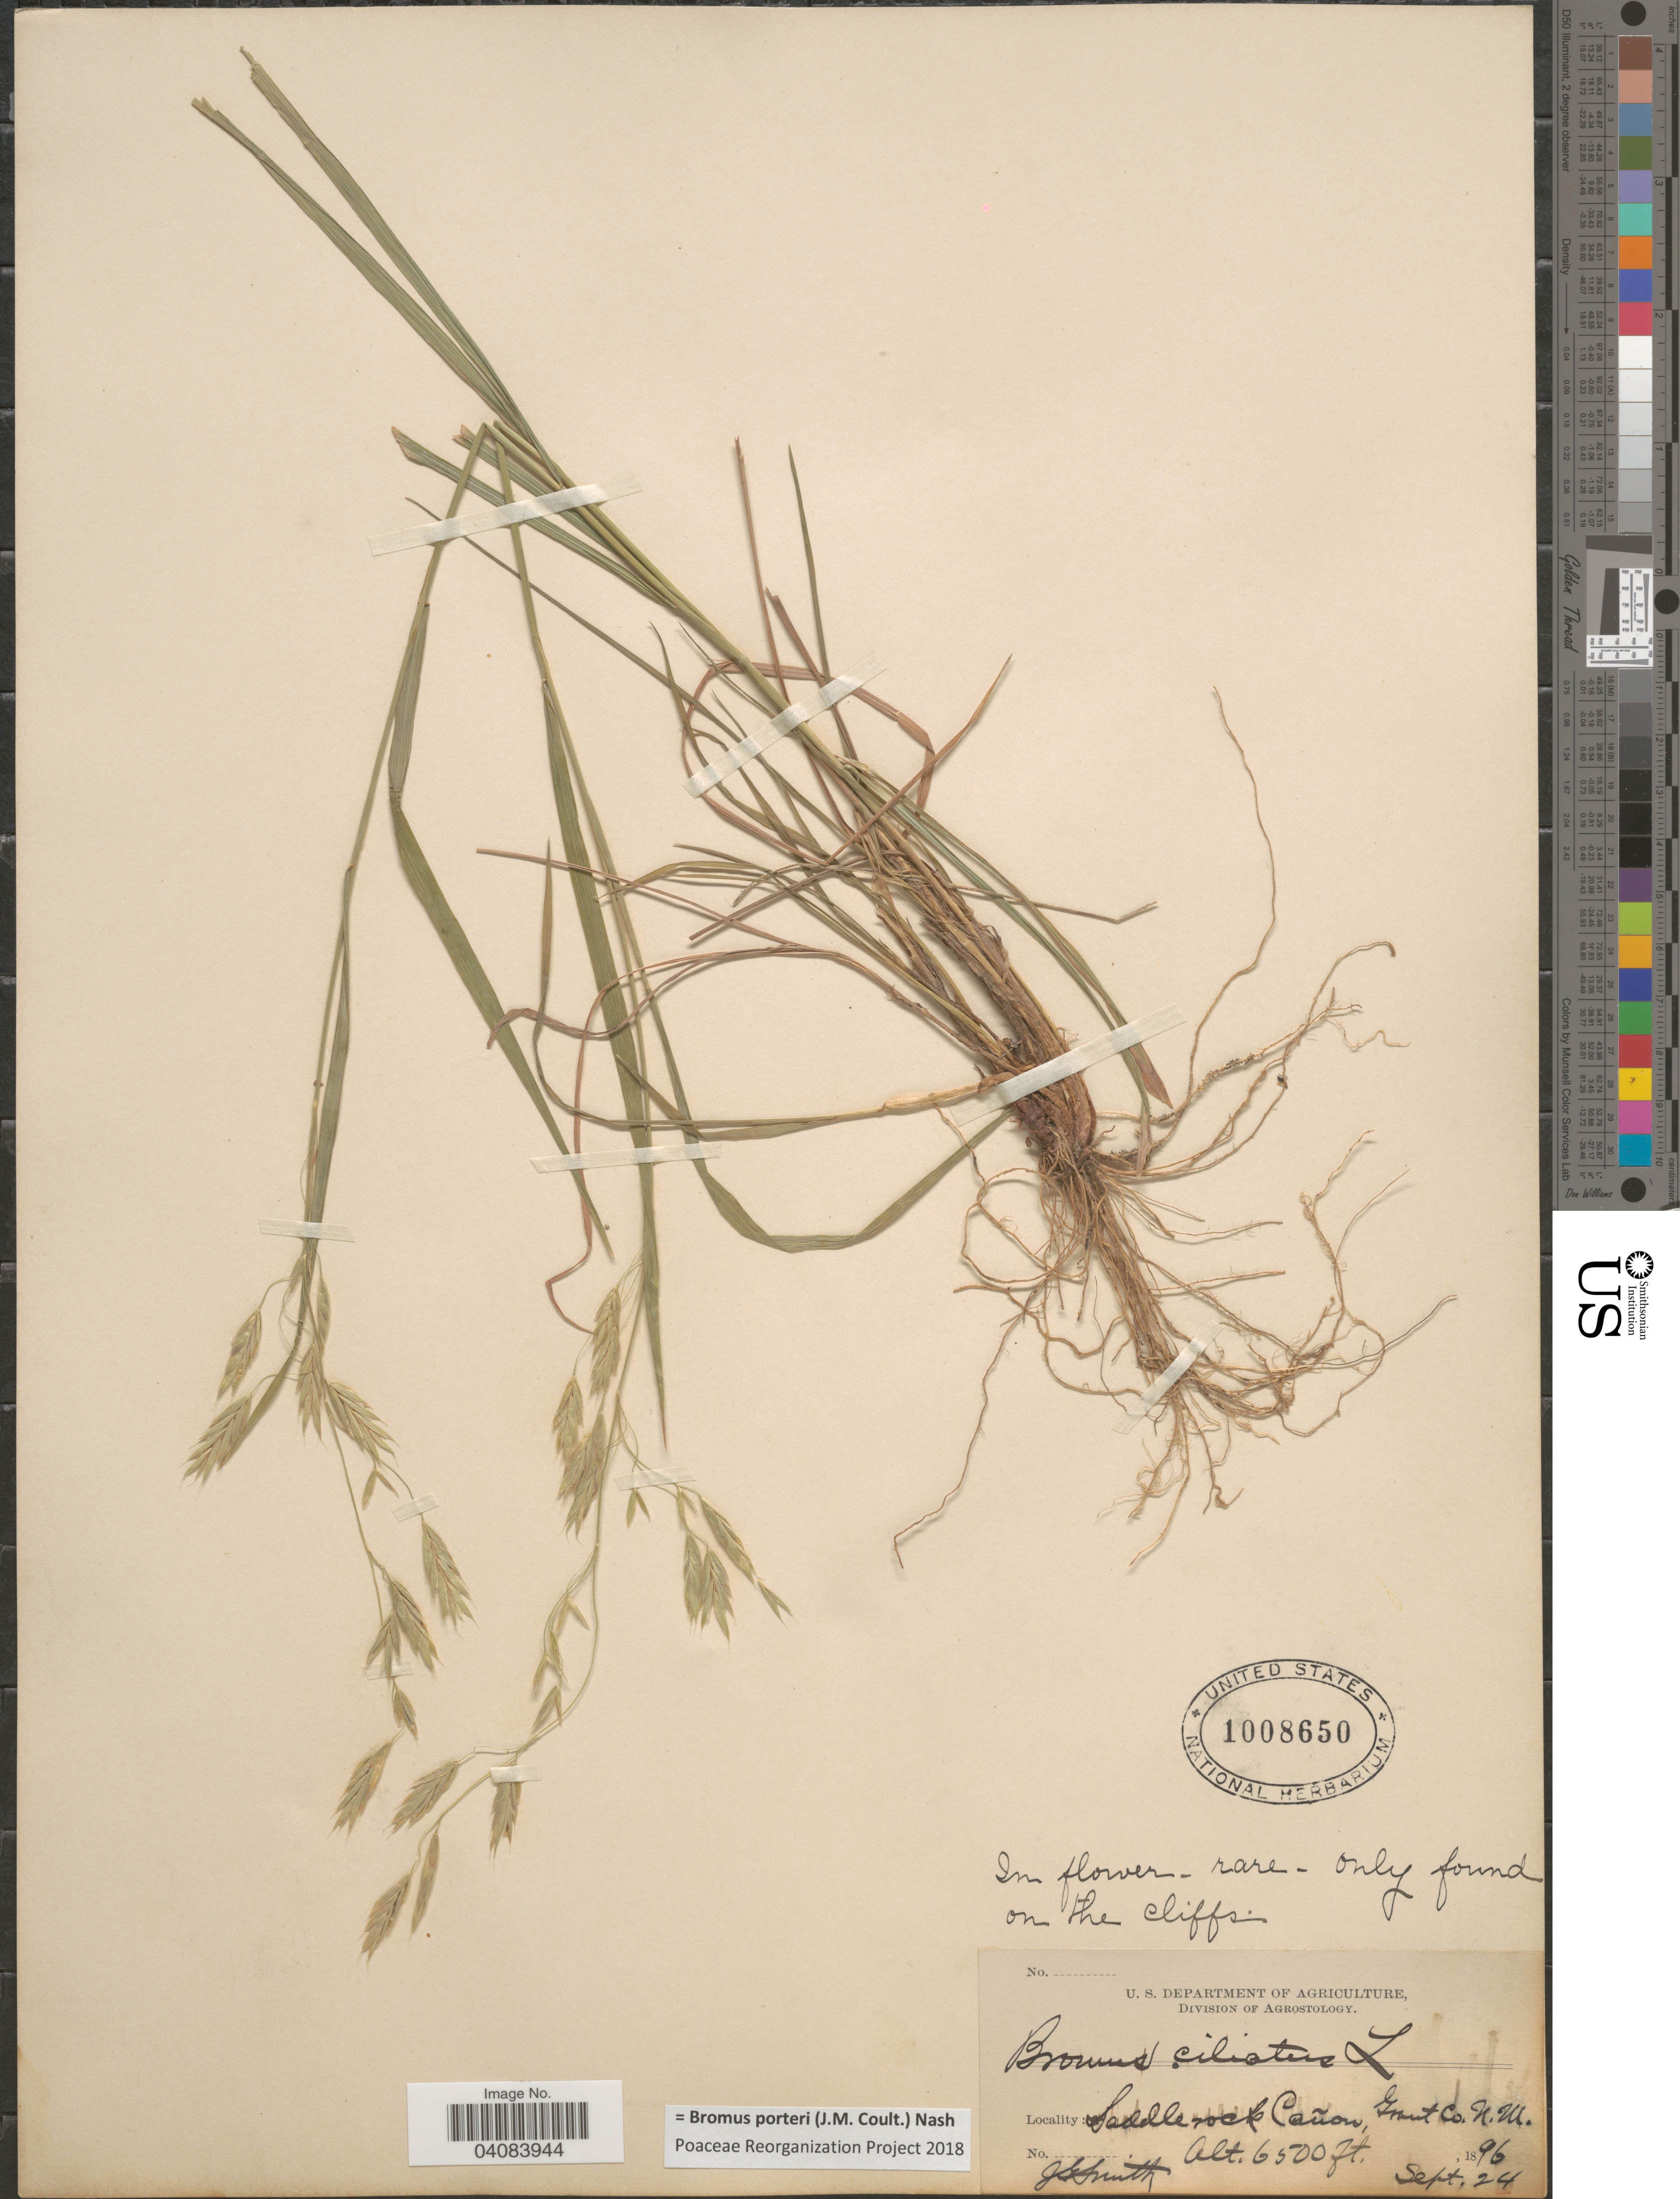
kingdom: Plantae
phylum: Tracheophyta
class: Liliopsida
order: Poales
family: Poaceae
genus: Bromus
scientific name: Bromus porteri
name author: (J.M. Coult.) Nash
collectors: J. G. Smith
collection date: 1896-09-24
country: United States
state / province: New Mexico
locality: Saddle rock Cañon, Grant Co. N.M.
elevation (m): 1981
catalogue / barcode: US 1008650